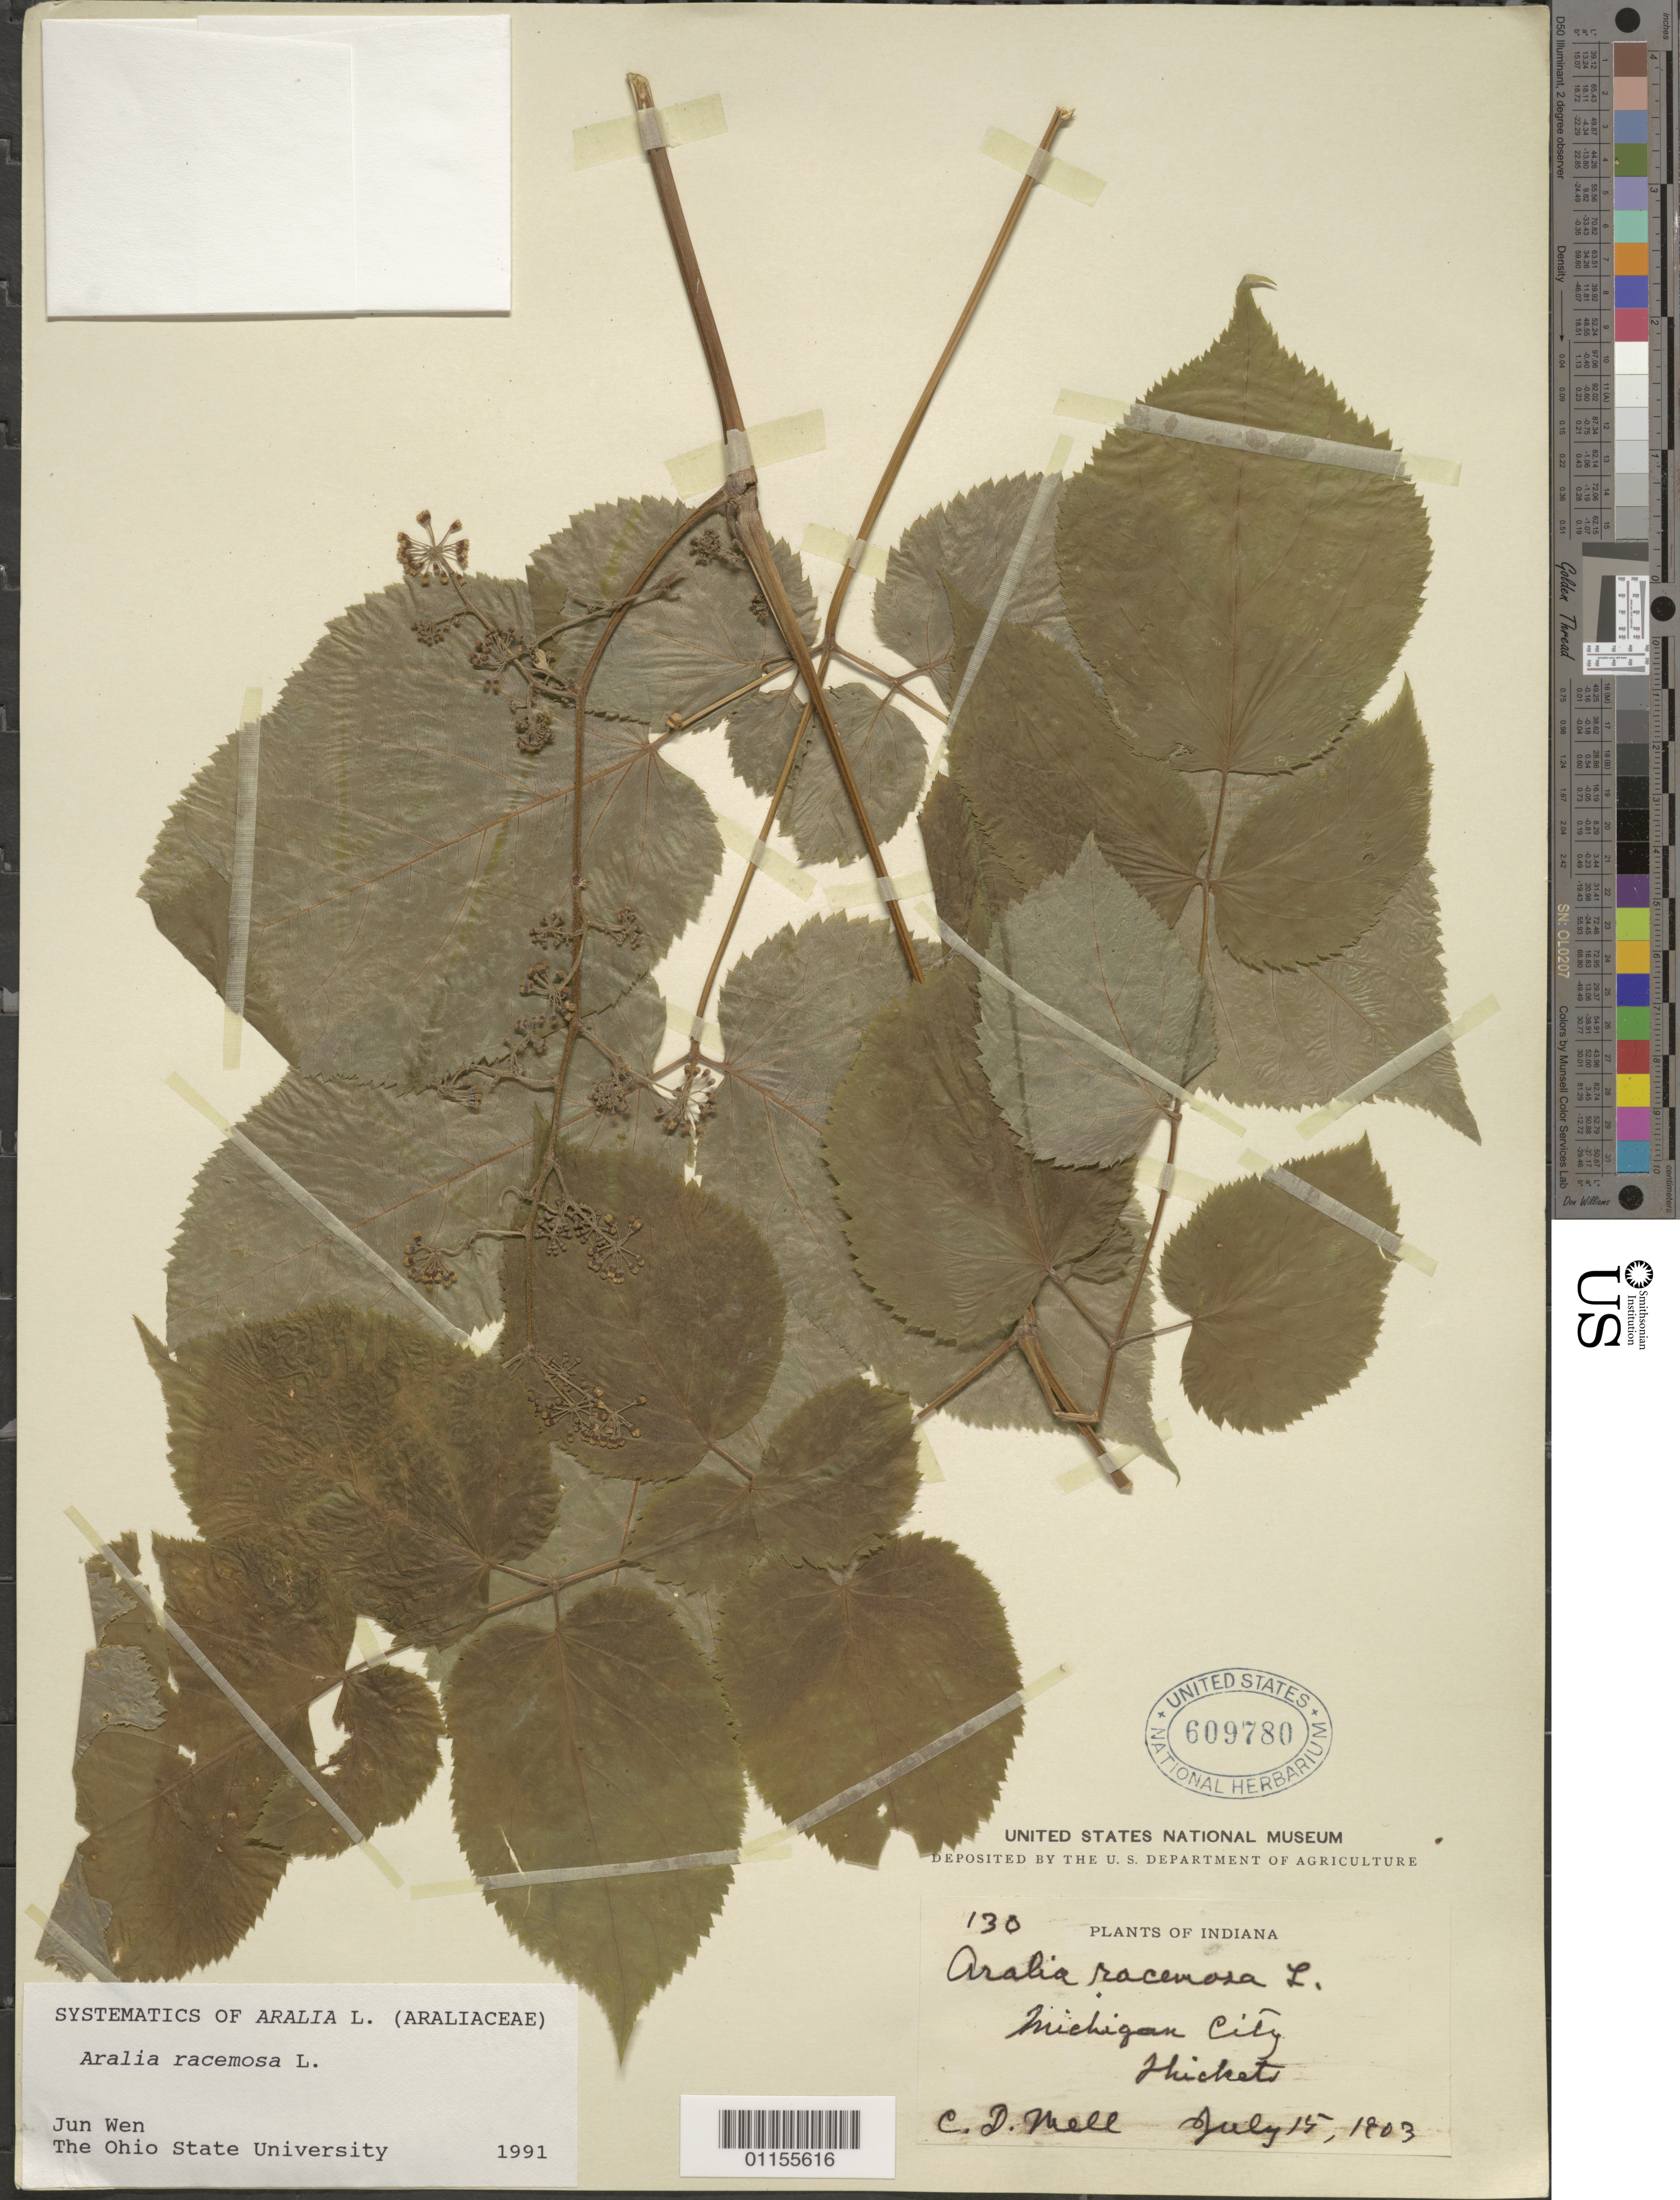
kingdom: Plantae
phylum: Tracheophyta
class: Magnoliopsida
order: Apiales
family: Araliaceae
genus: Aralia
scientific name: Aralia racemosa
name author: L.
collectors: C. D. Mell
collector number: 130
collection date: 1903-07-15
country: United States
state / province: Indiana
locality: Michigan City.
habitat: Thickets.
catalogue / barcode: US 609780